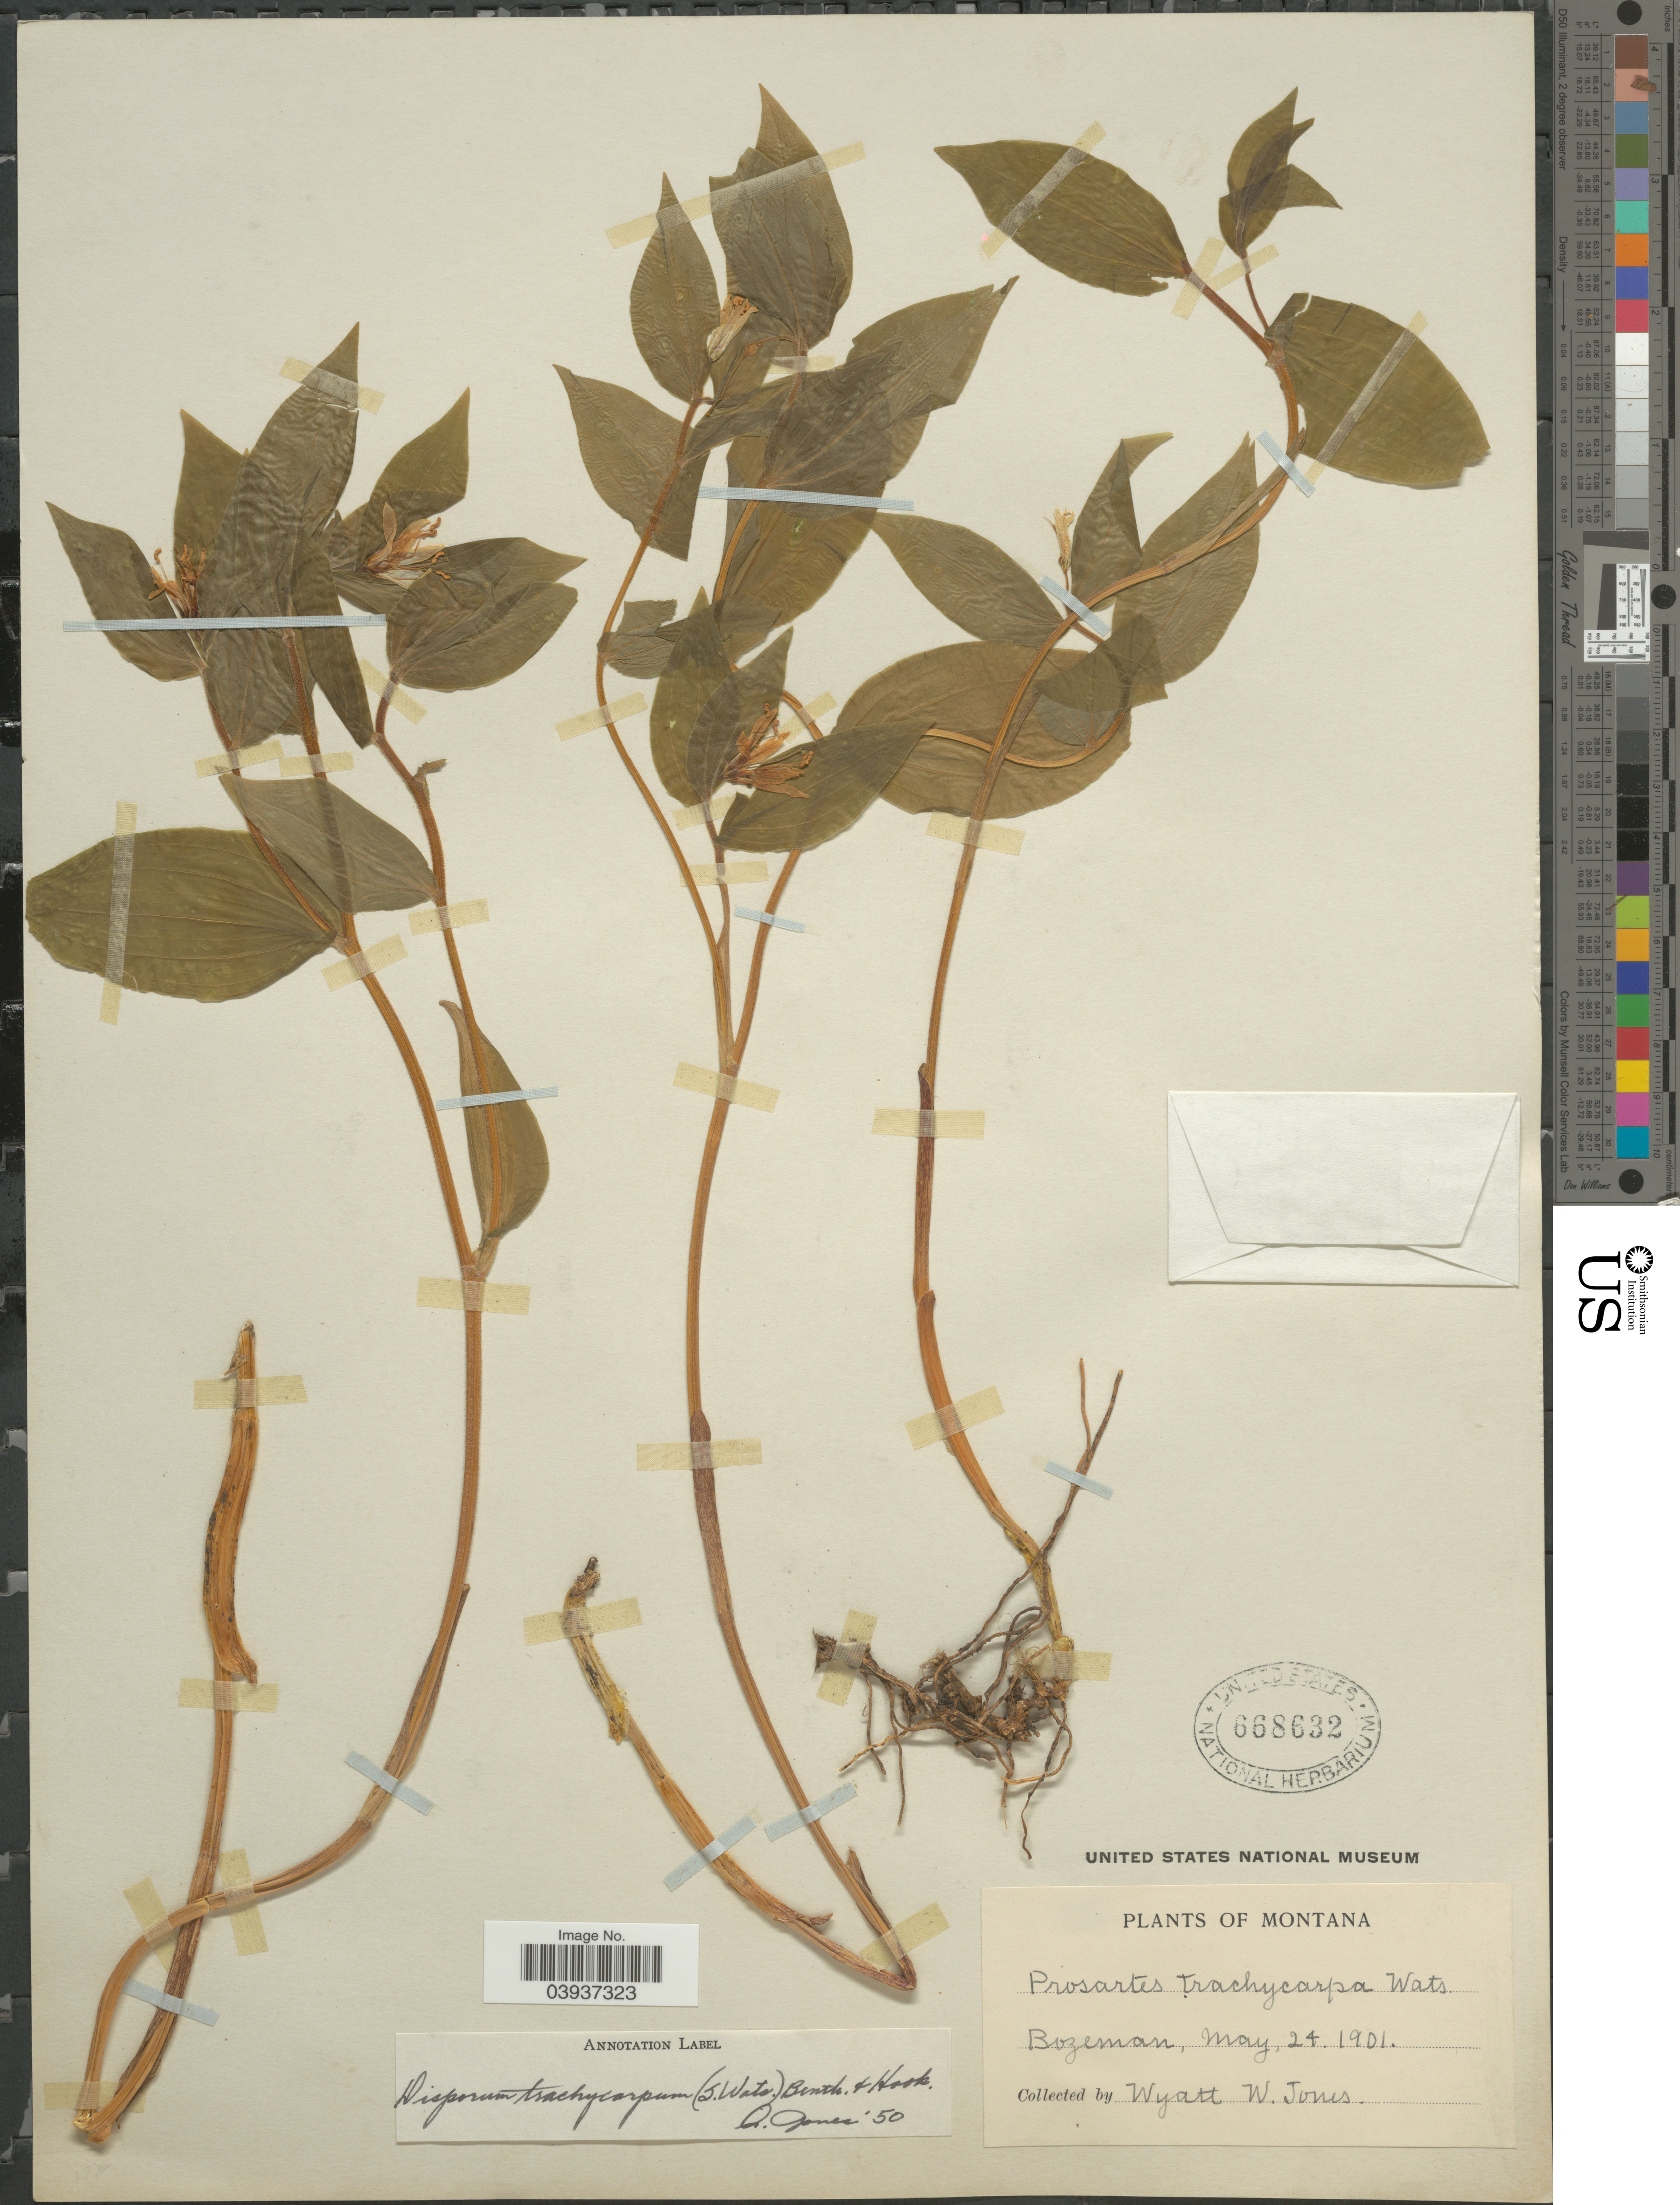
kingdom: Plantae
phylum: Tracheophyta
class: Liliopsida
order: Liliales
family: Colchicaceae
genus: Disporum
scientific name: Disporum trachycarpum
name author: (S. Watson) Benth. & Hook. f.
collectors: W. W. Jones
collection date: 1901-05-24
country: United States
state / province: Montana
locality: Bozeman.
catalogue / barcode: US 668632